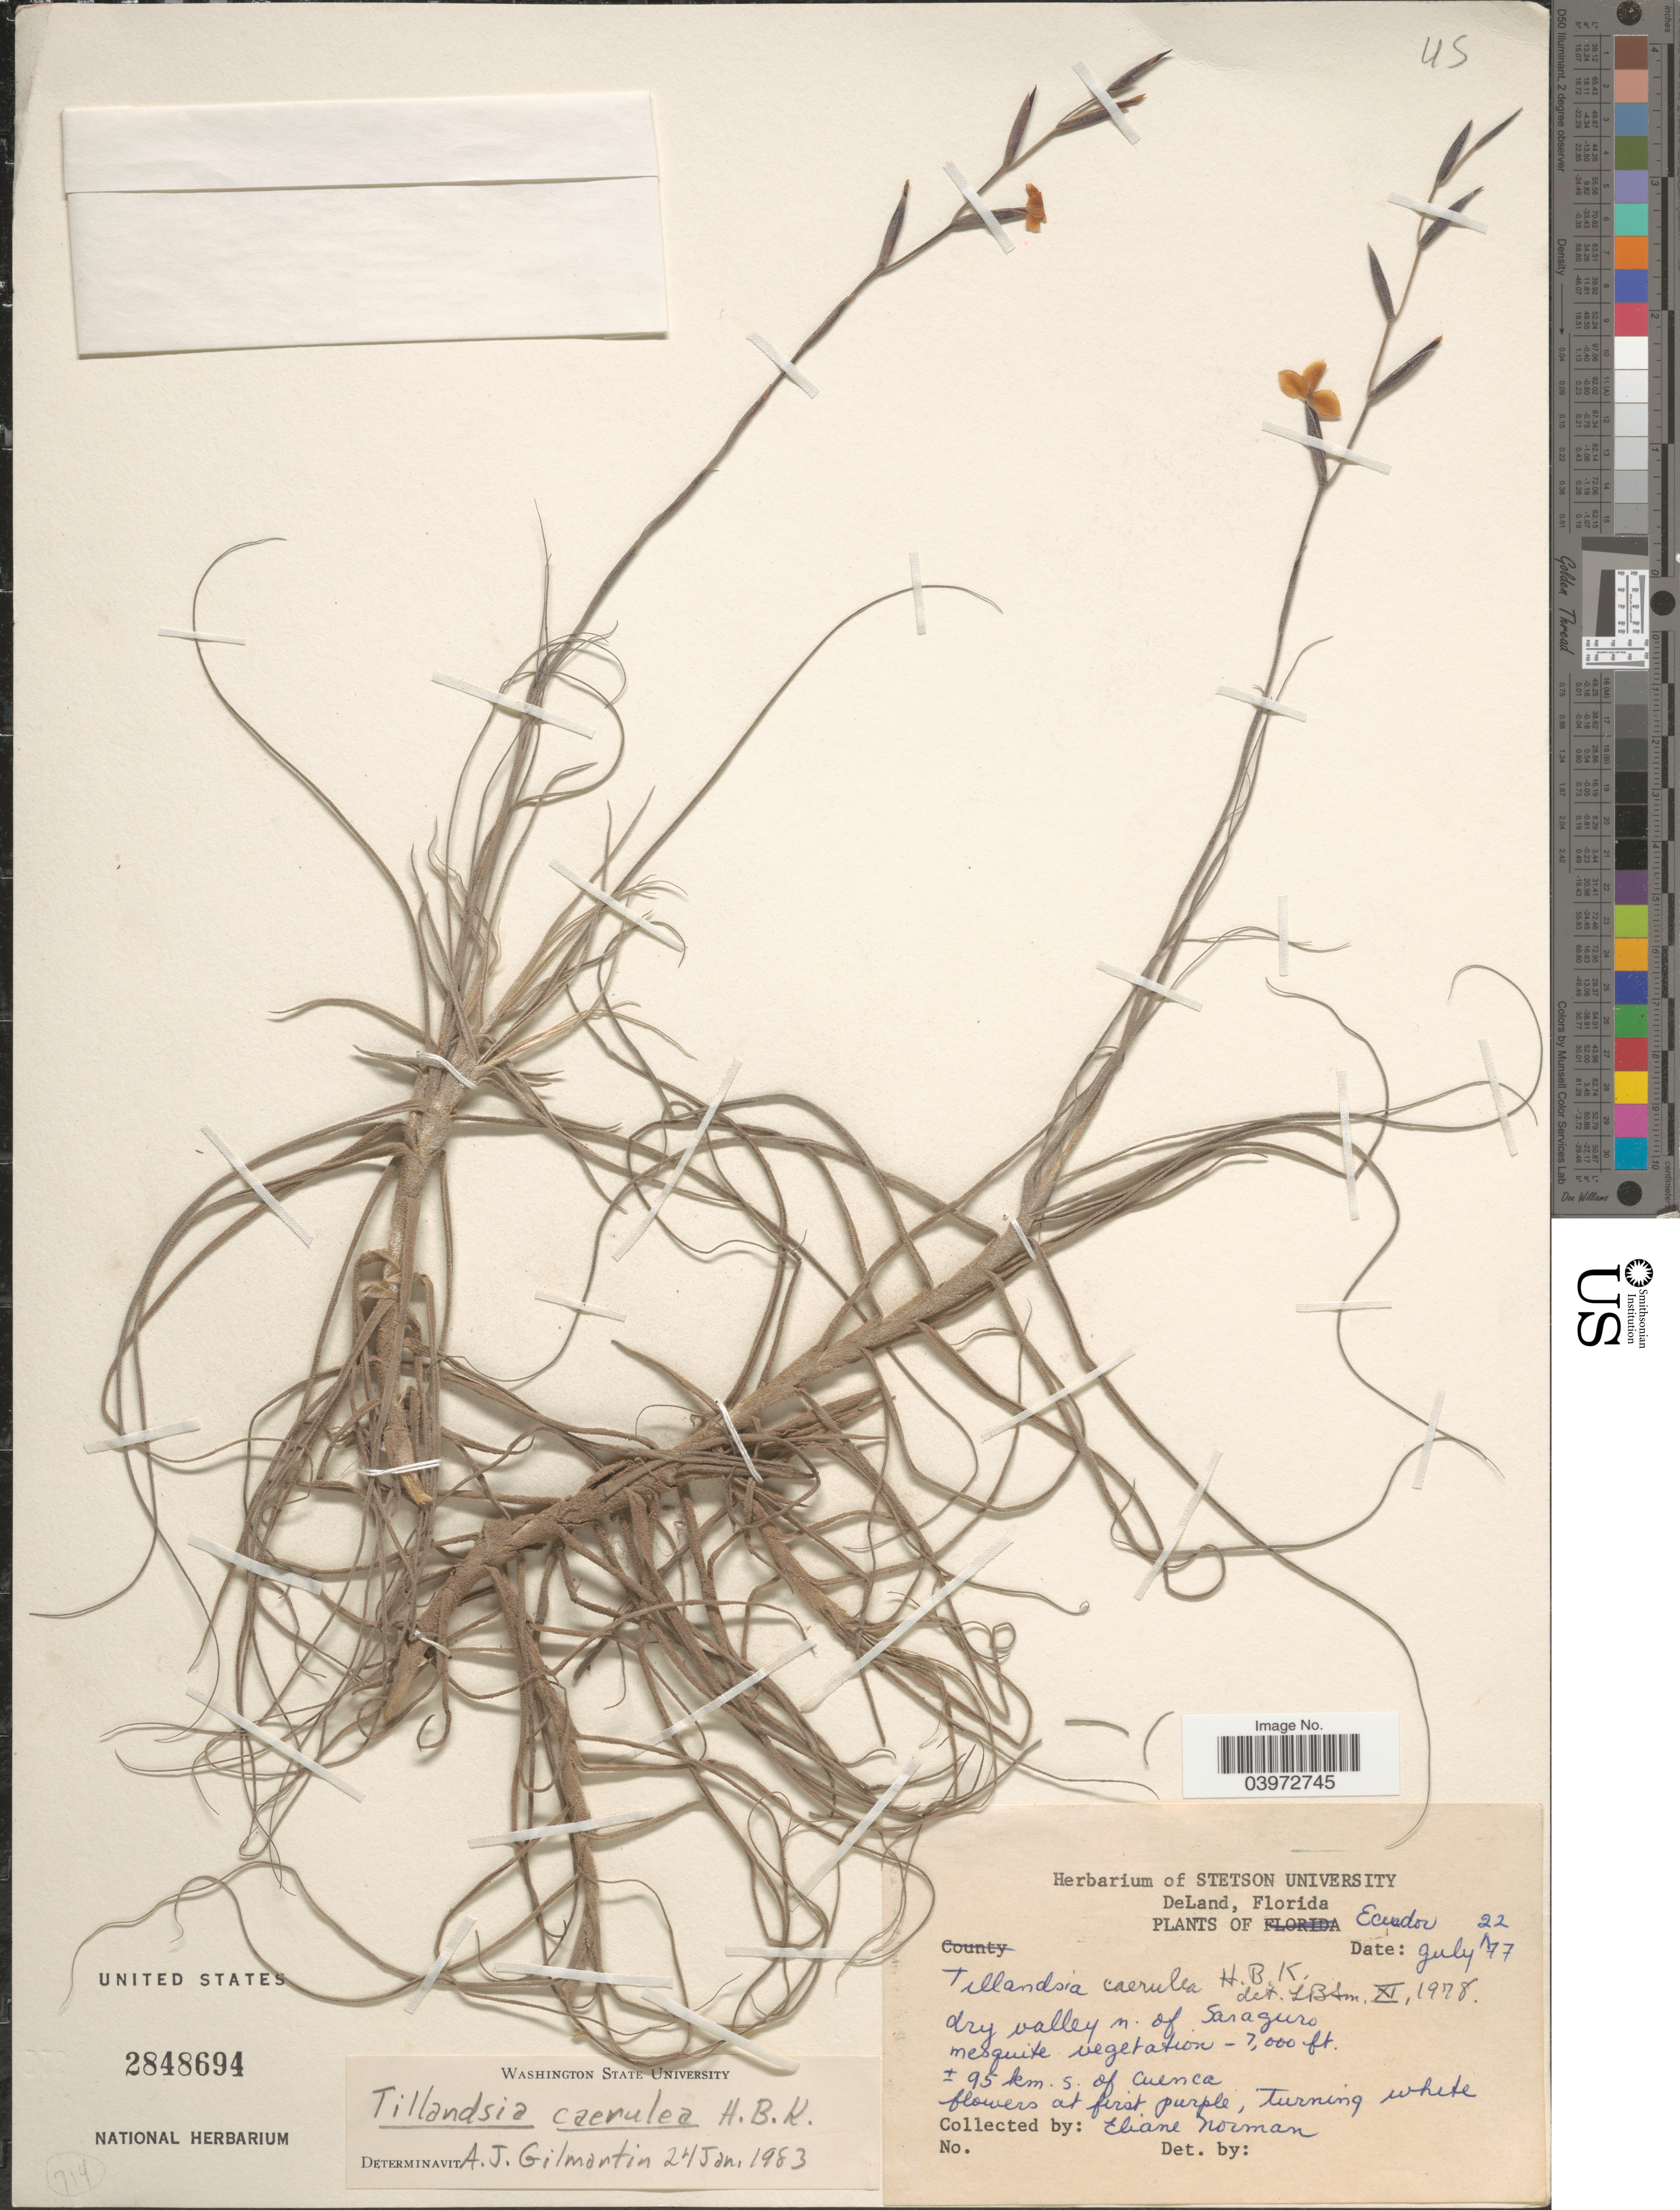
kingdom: Plantae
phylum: Tracheophyta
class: Liliopsida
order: Poales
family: Bromeliaceae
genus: Tillandsia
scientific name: Tillandsia caerulea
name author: Kunth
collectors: E. Norman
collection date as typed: Transcribed d/m/y: 22/7/77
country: Ecuador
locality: Dry valley n. of Saraguro. ± 95 km. S. of Cuenca.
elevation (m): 2134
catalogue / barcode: US 2848694